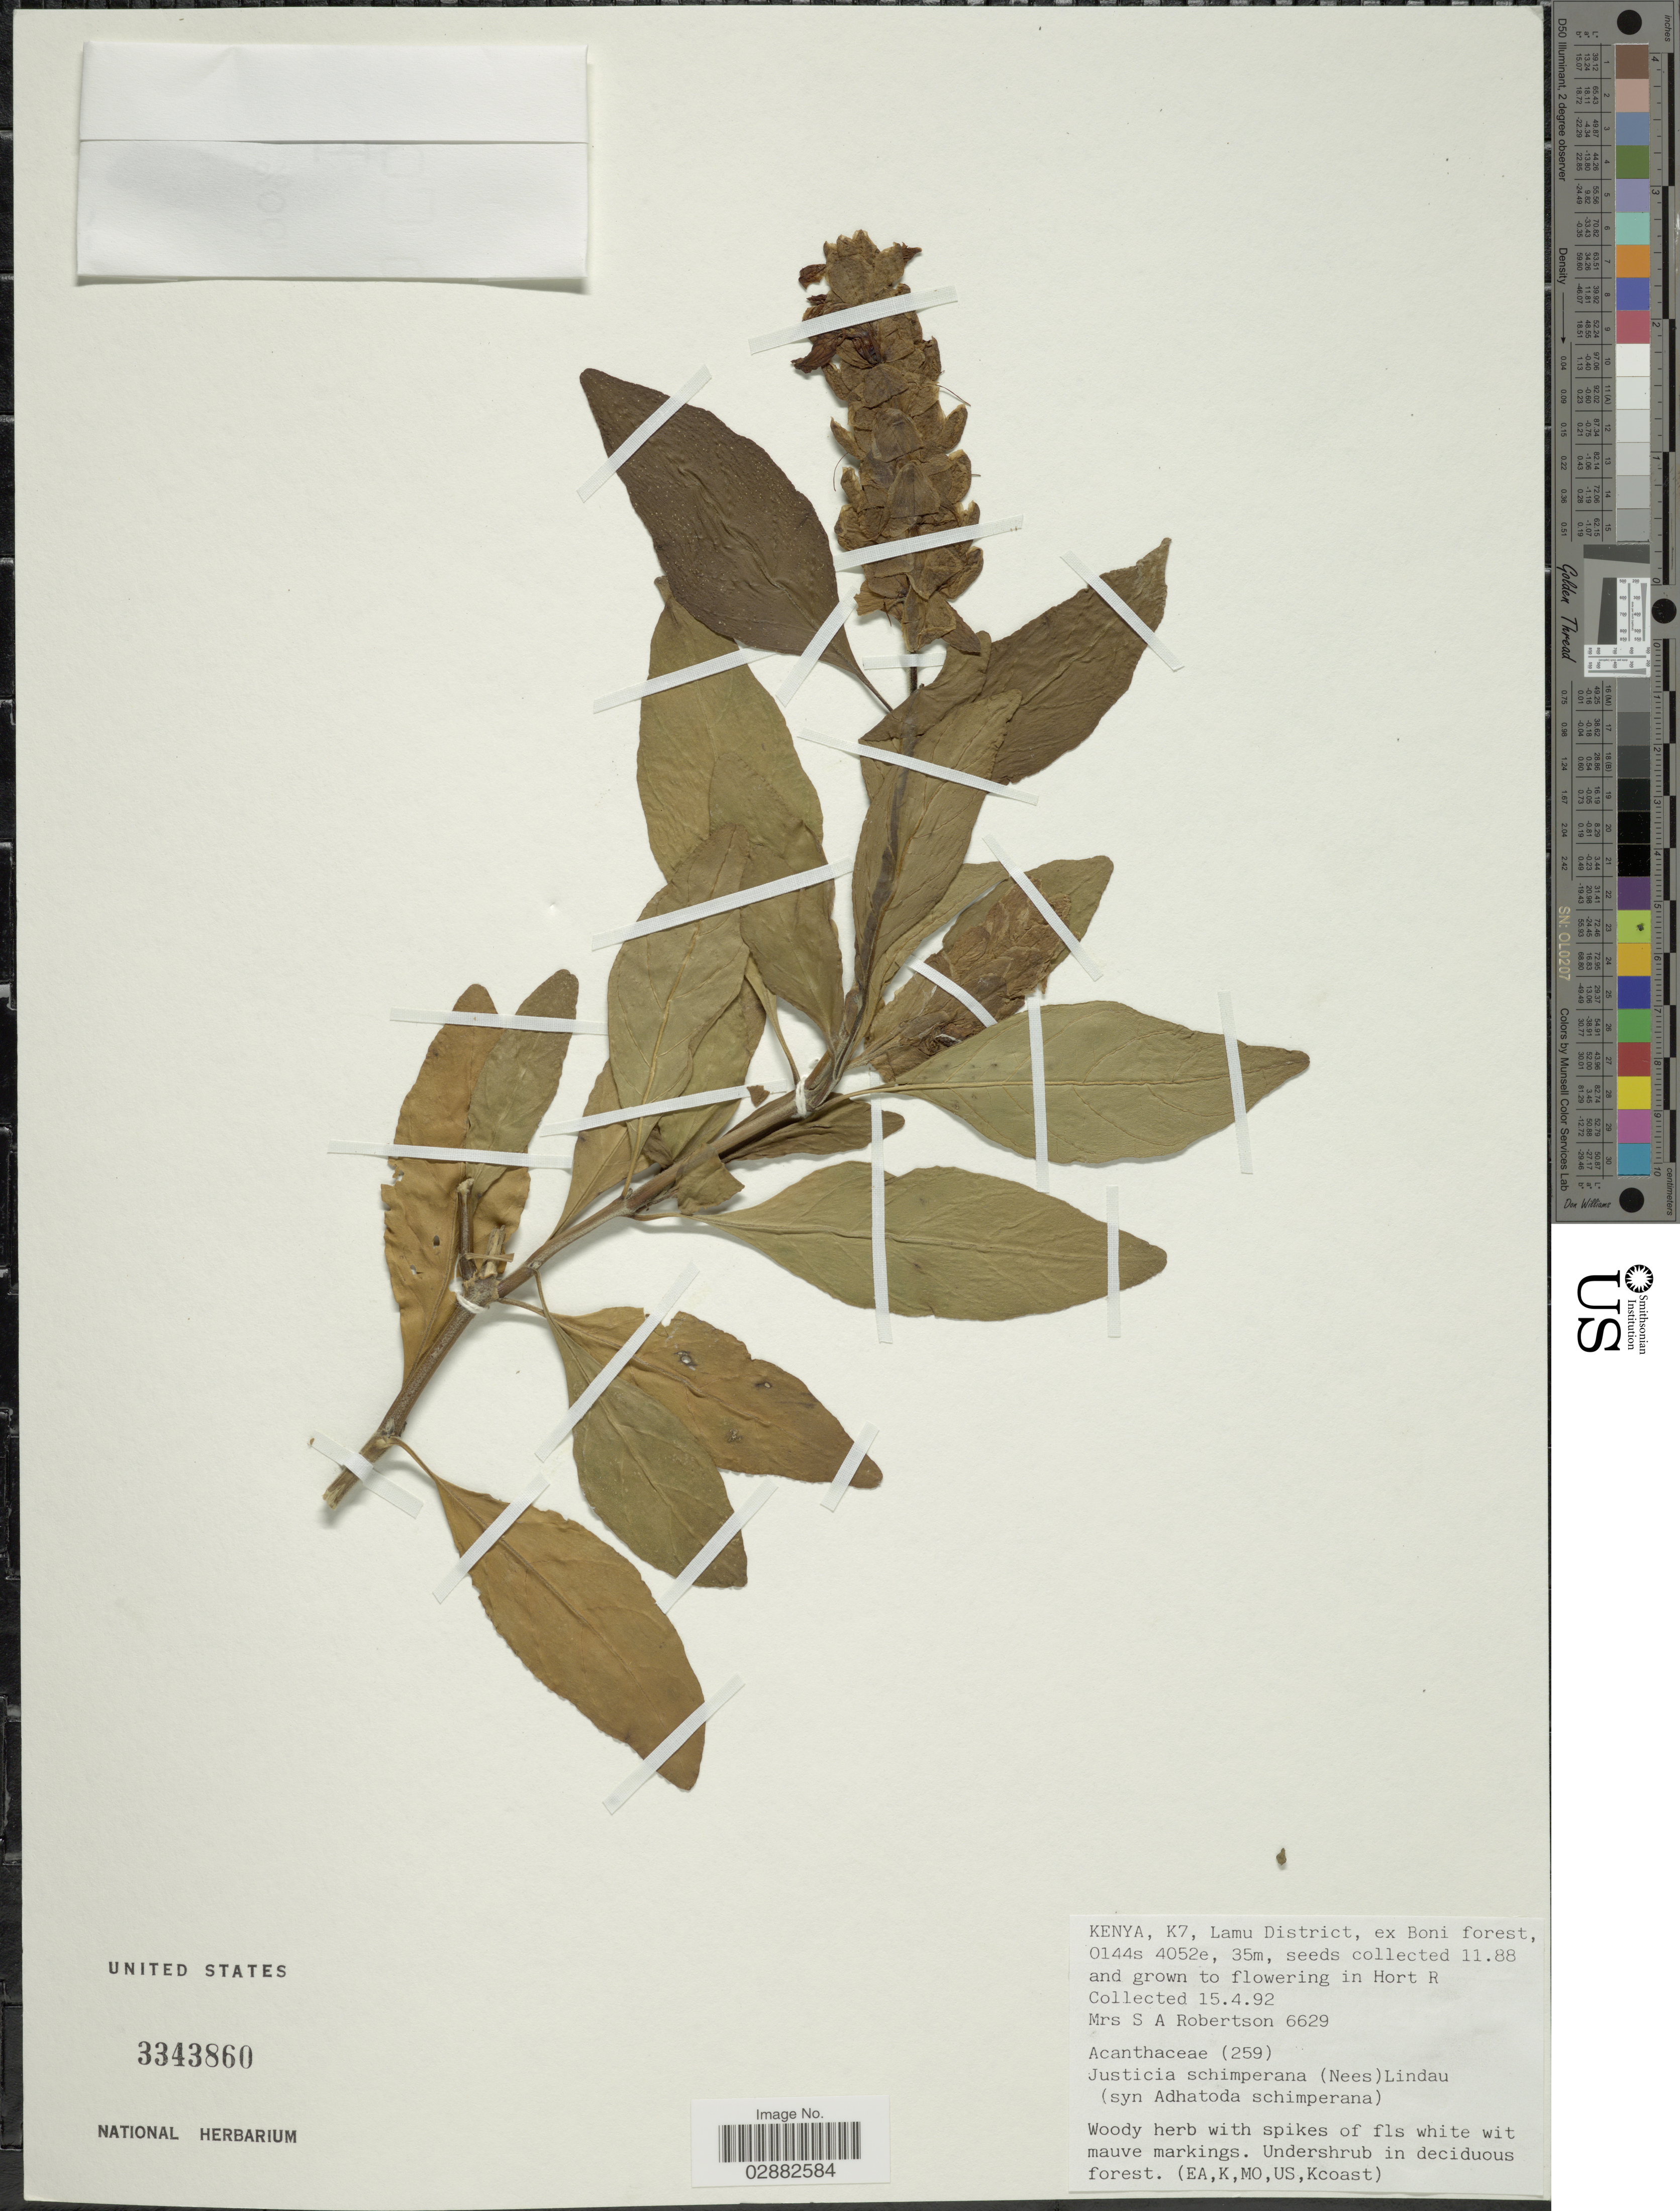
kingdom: Plantae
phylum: Tracheophyta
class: Magnoliopsida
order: Lamiales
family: Acanthaceae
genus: Justicia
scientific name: Justicia schimperiana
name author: (Hochst. ex Nees) T. Anderson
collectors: S. Robertson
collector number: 6629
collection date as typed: Transcribed d/m/y: 15/4/92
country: Kenya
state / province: Lamu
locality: K7, Lamu District, ex Boni forest.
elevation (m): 35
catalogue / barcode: US 3343860